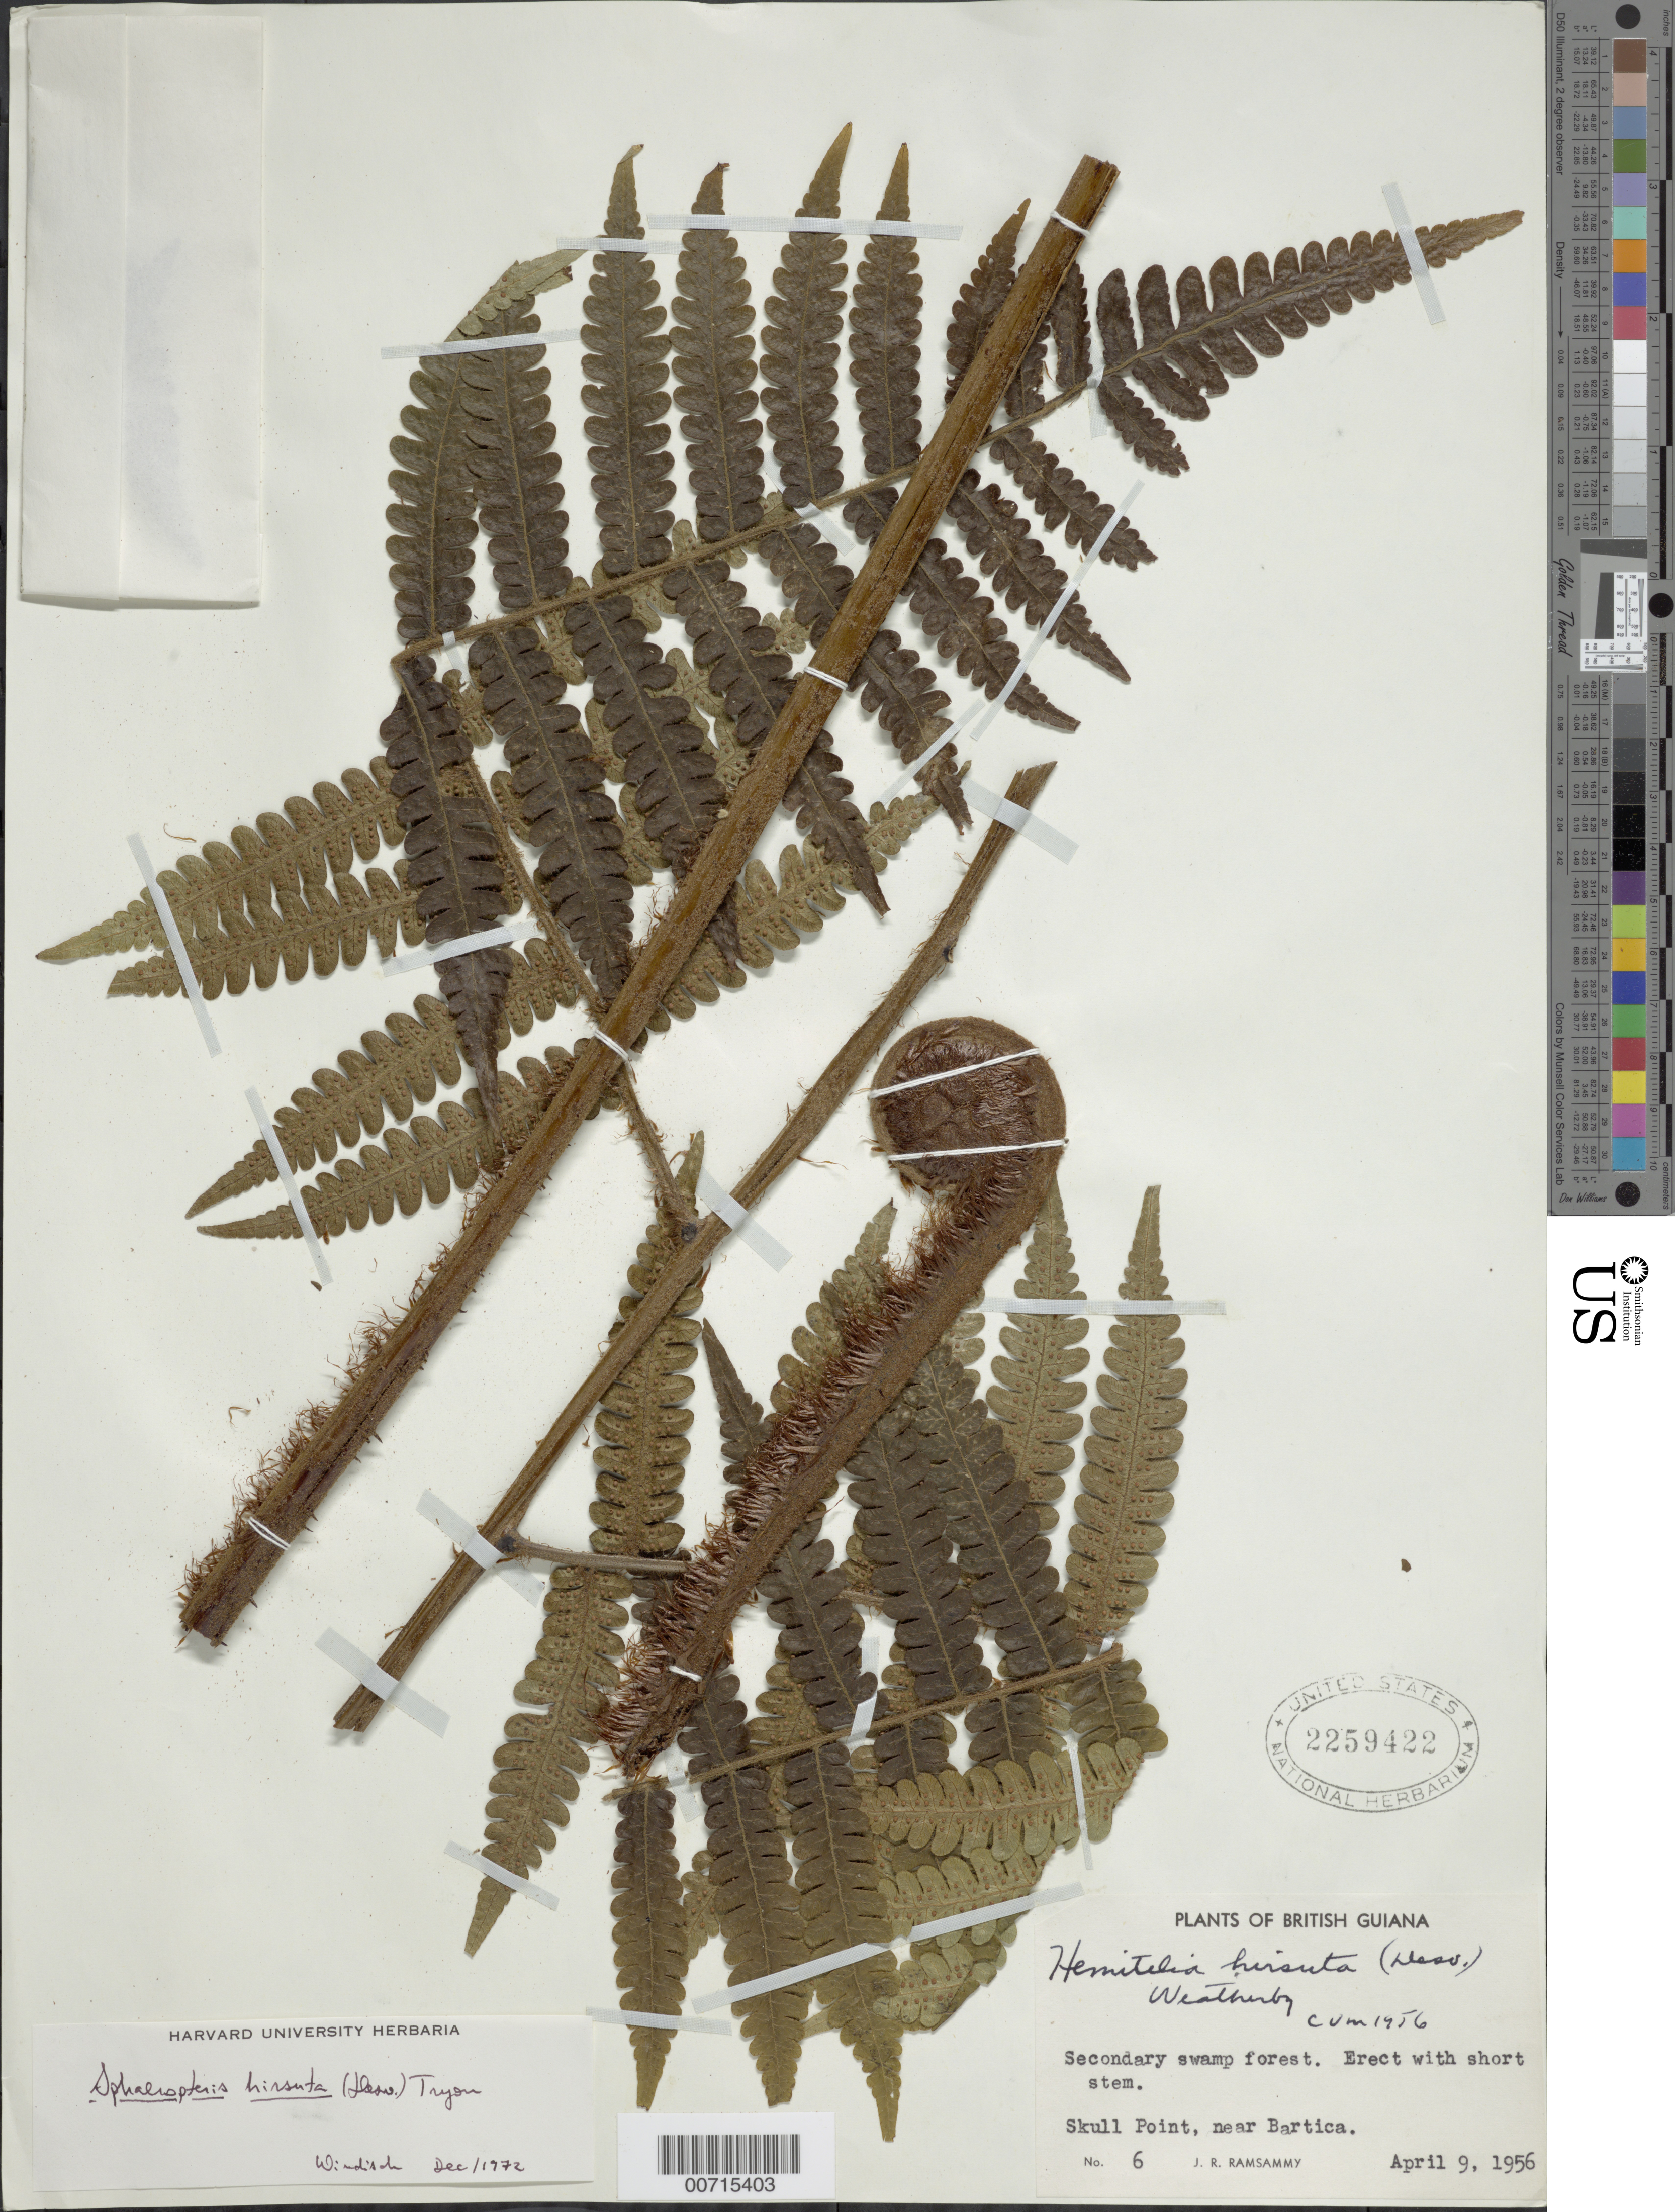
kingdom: Plantae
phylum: Tracheophyta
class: Polypodiopsida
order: Cyatheales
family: Cyatheaceae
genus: Cyathea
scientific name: Cyathea surinamensis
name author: (Miq.) Domin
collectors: J. Ramsammy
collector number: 6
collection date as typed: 9-Apr-56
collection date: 1956-04-09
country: Guyana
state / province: Cuyuni-Mazaruni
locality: Skull Point, near Bartica, Essequibo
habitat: Secondary swamp forest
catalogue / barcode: US 2259422